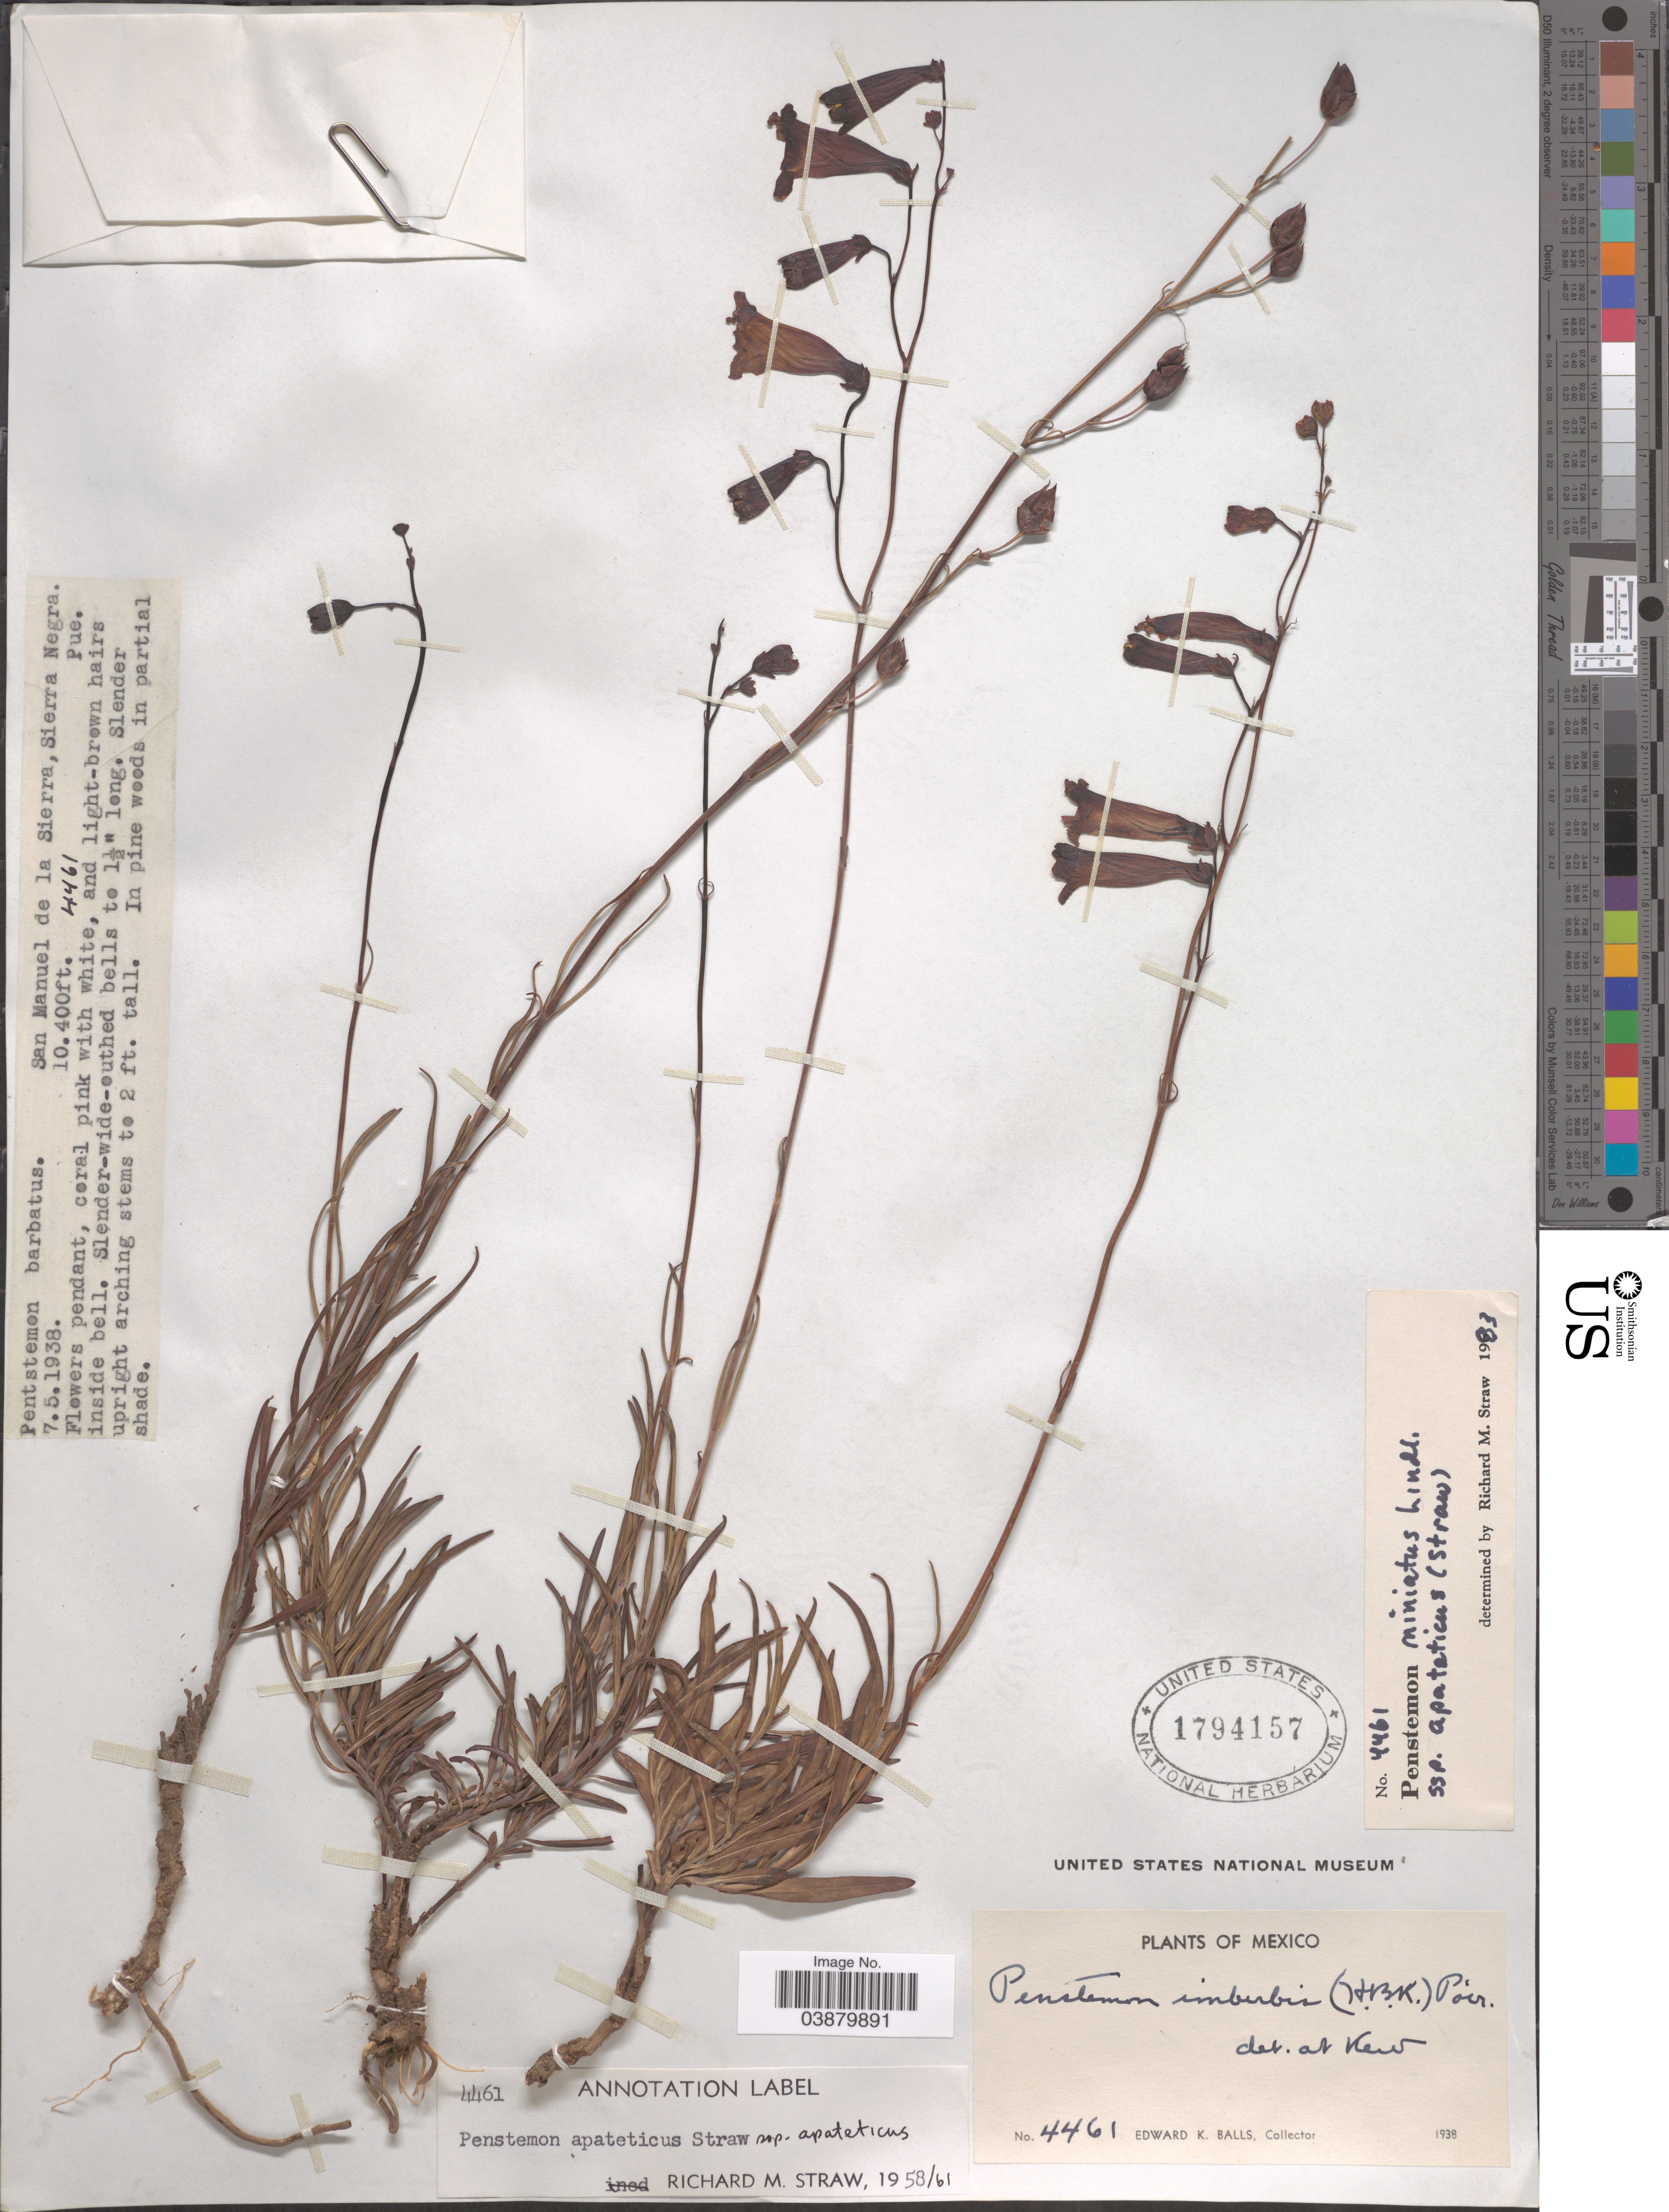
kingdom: Plantae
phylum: Tracheophyta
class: Magnoliopsida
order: Lamiales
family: Plantaginaceae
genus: Penstemon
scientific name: Penstemon miniatus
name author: Lindl.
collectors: E. K. Balls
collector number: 4461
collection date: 1938-05-07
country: Mexico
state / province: Puebla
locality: San Manuel de la Sierra, Sierra Negra.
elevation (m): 3170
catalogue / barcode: US 1794157